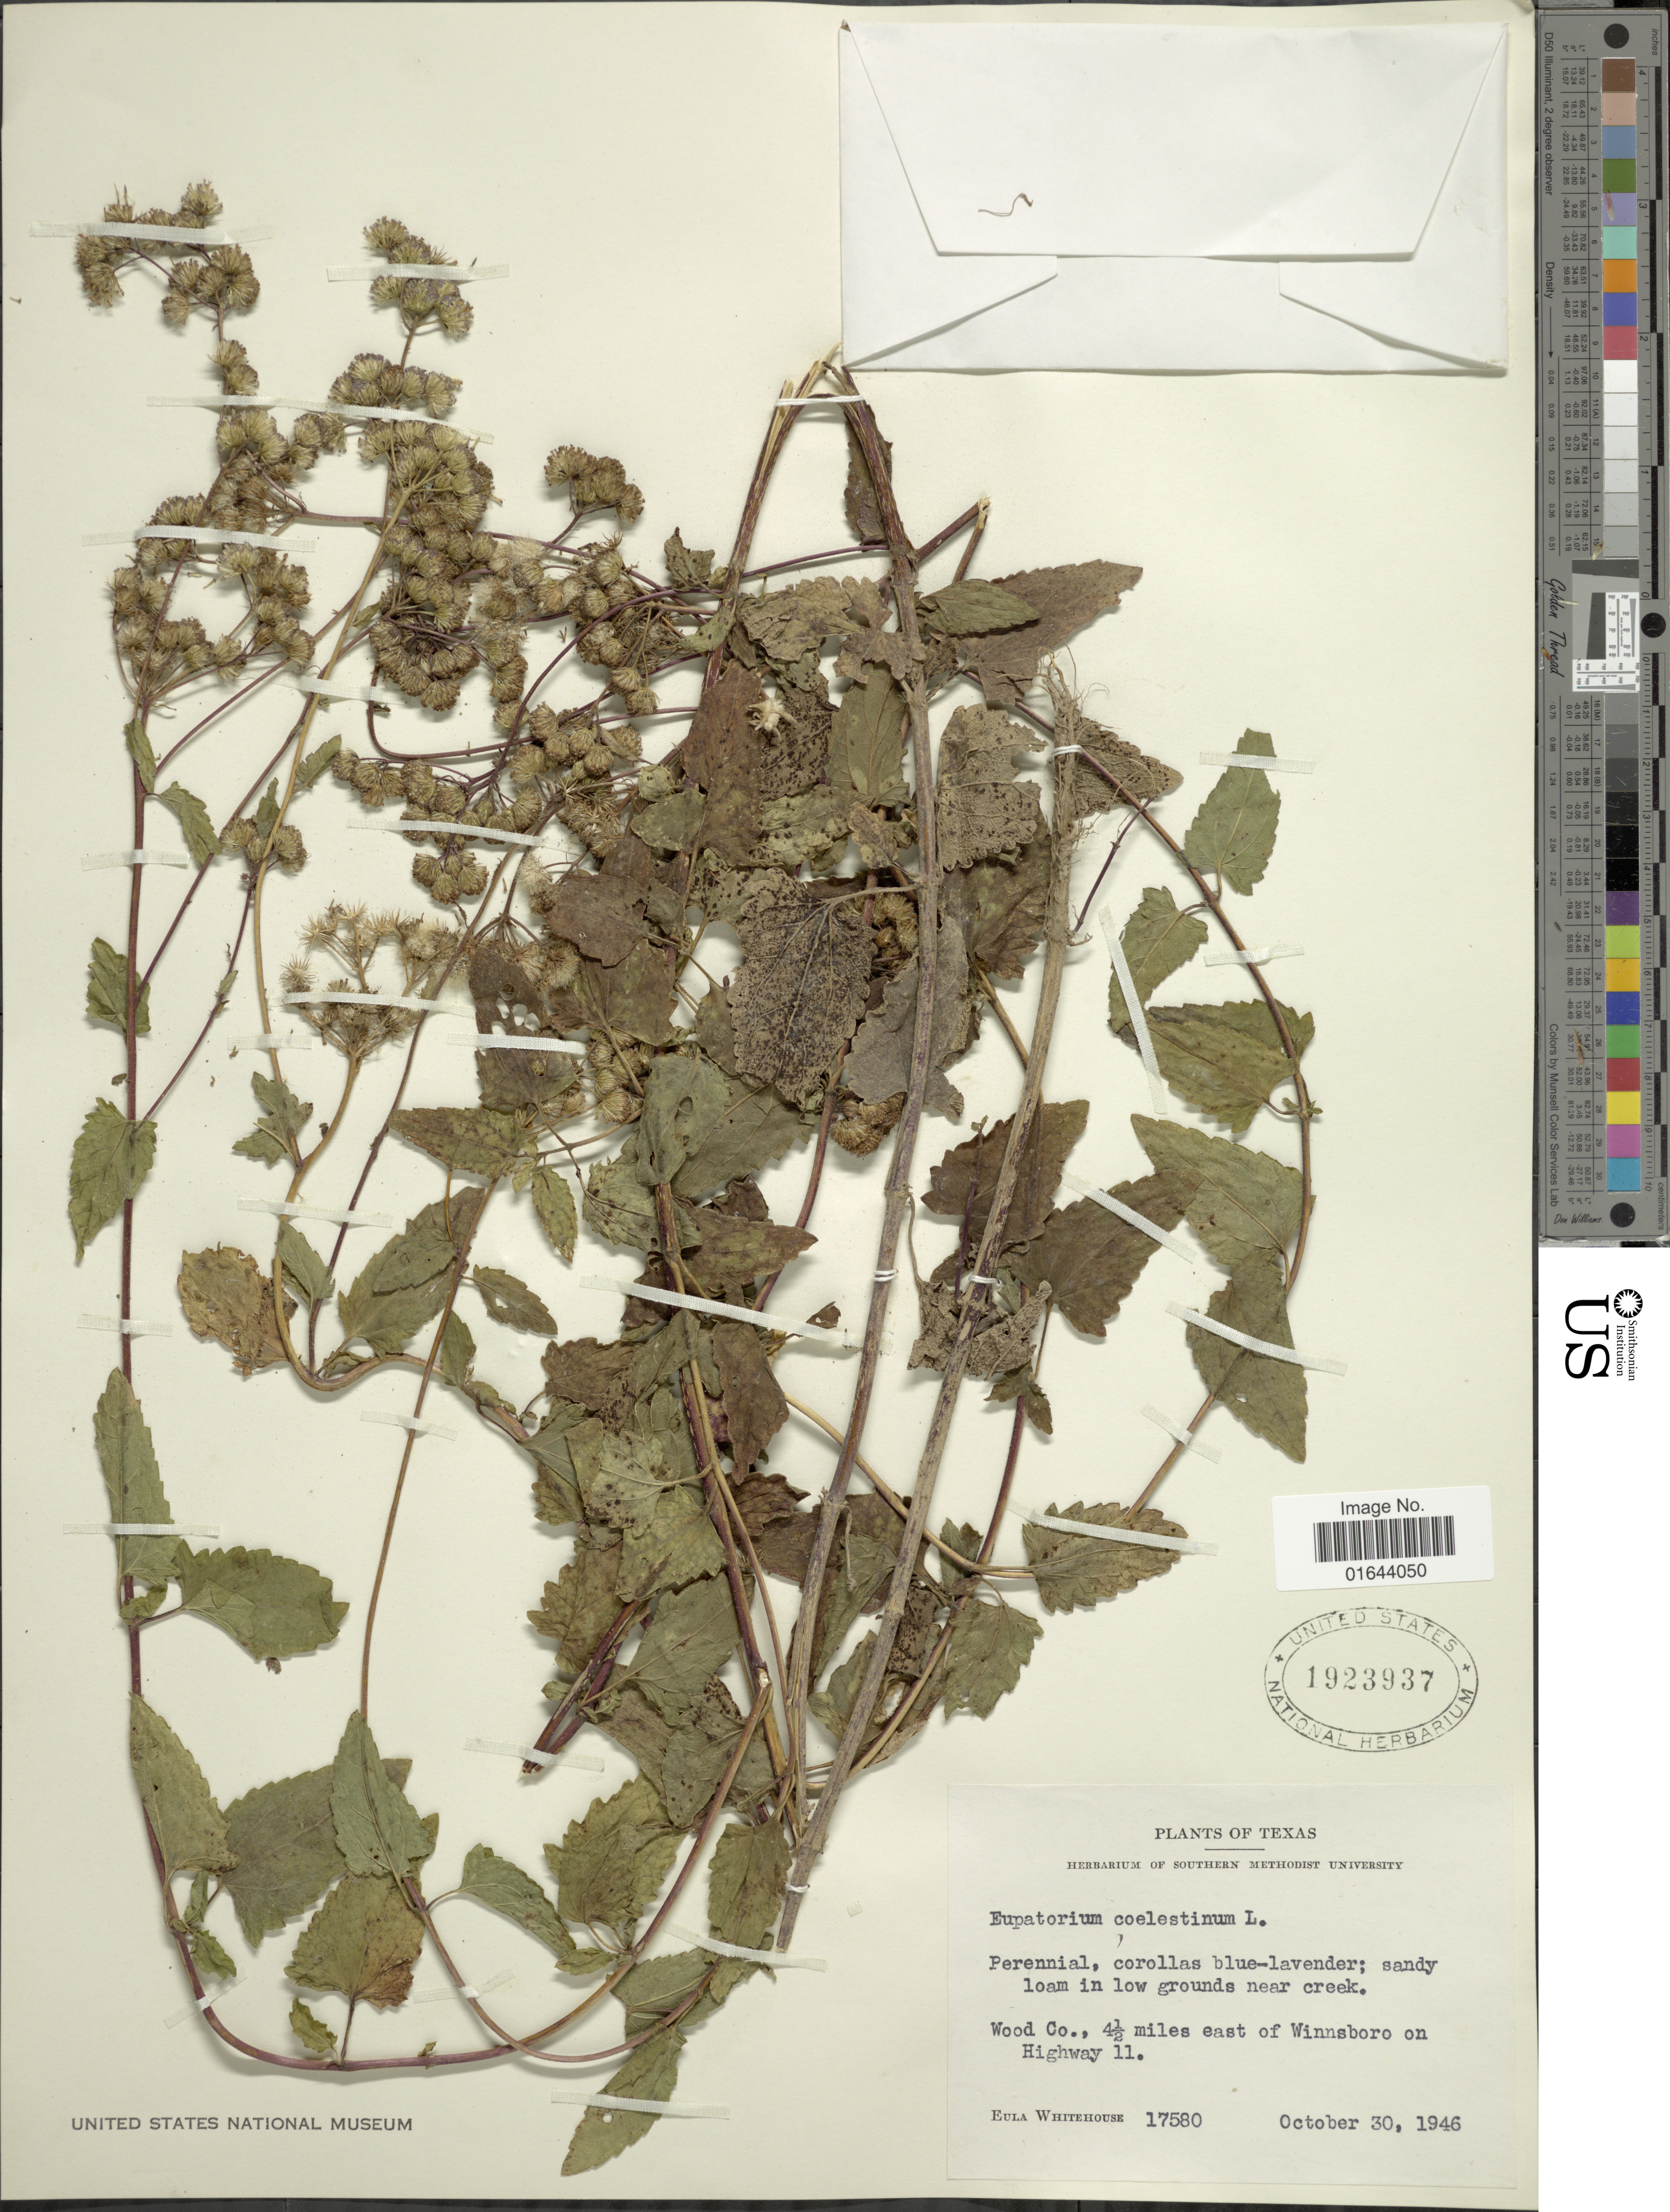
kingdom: Plantae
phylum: Tracheophyta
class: Magnoliopsida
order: Asterales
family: Asteraceae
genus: Conoclinium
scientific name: Conoclinium coelestinum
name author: (L.) DC.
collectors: E. Whitehouse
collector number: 17580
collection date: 1946-10-30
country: United States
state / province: Texas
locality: Wood Co., 4½ miles east of Winnsboro on Highway 11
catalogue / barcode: US 1923937